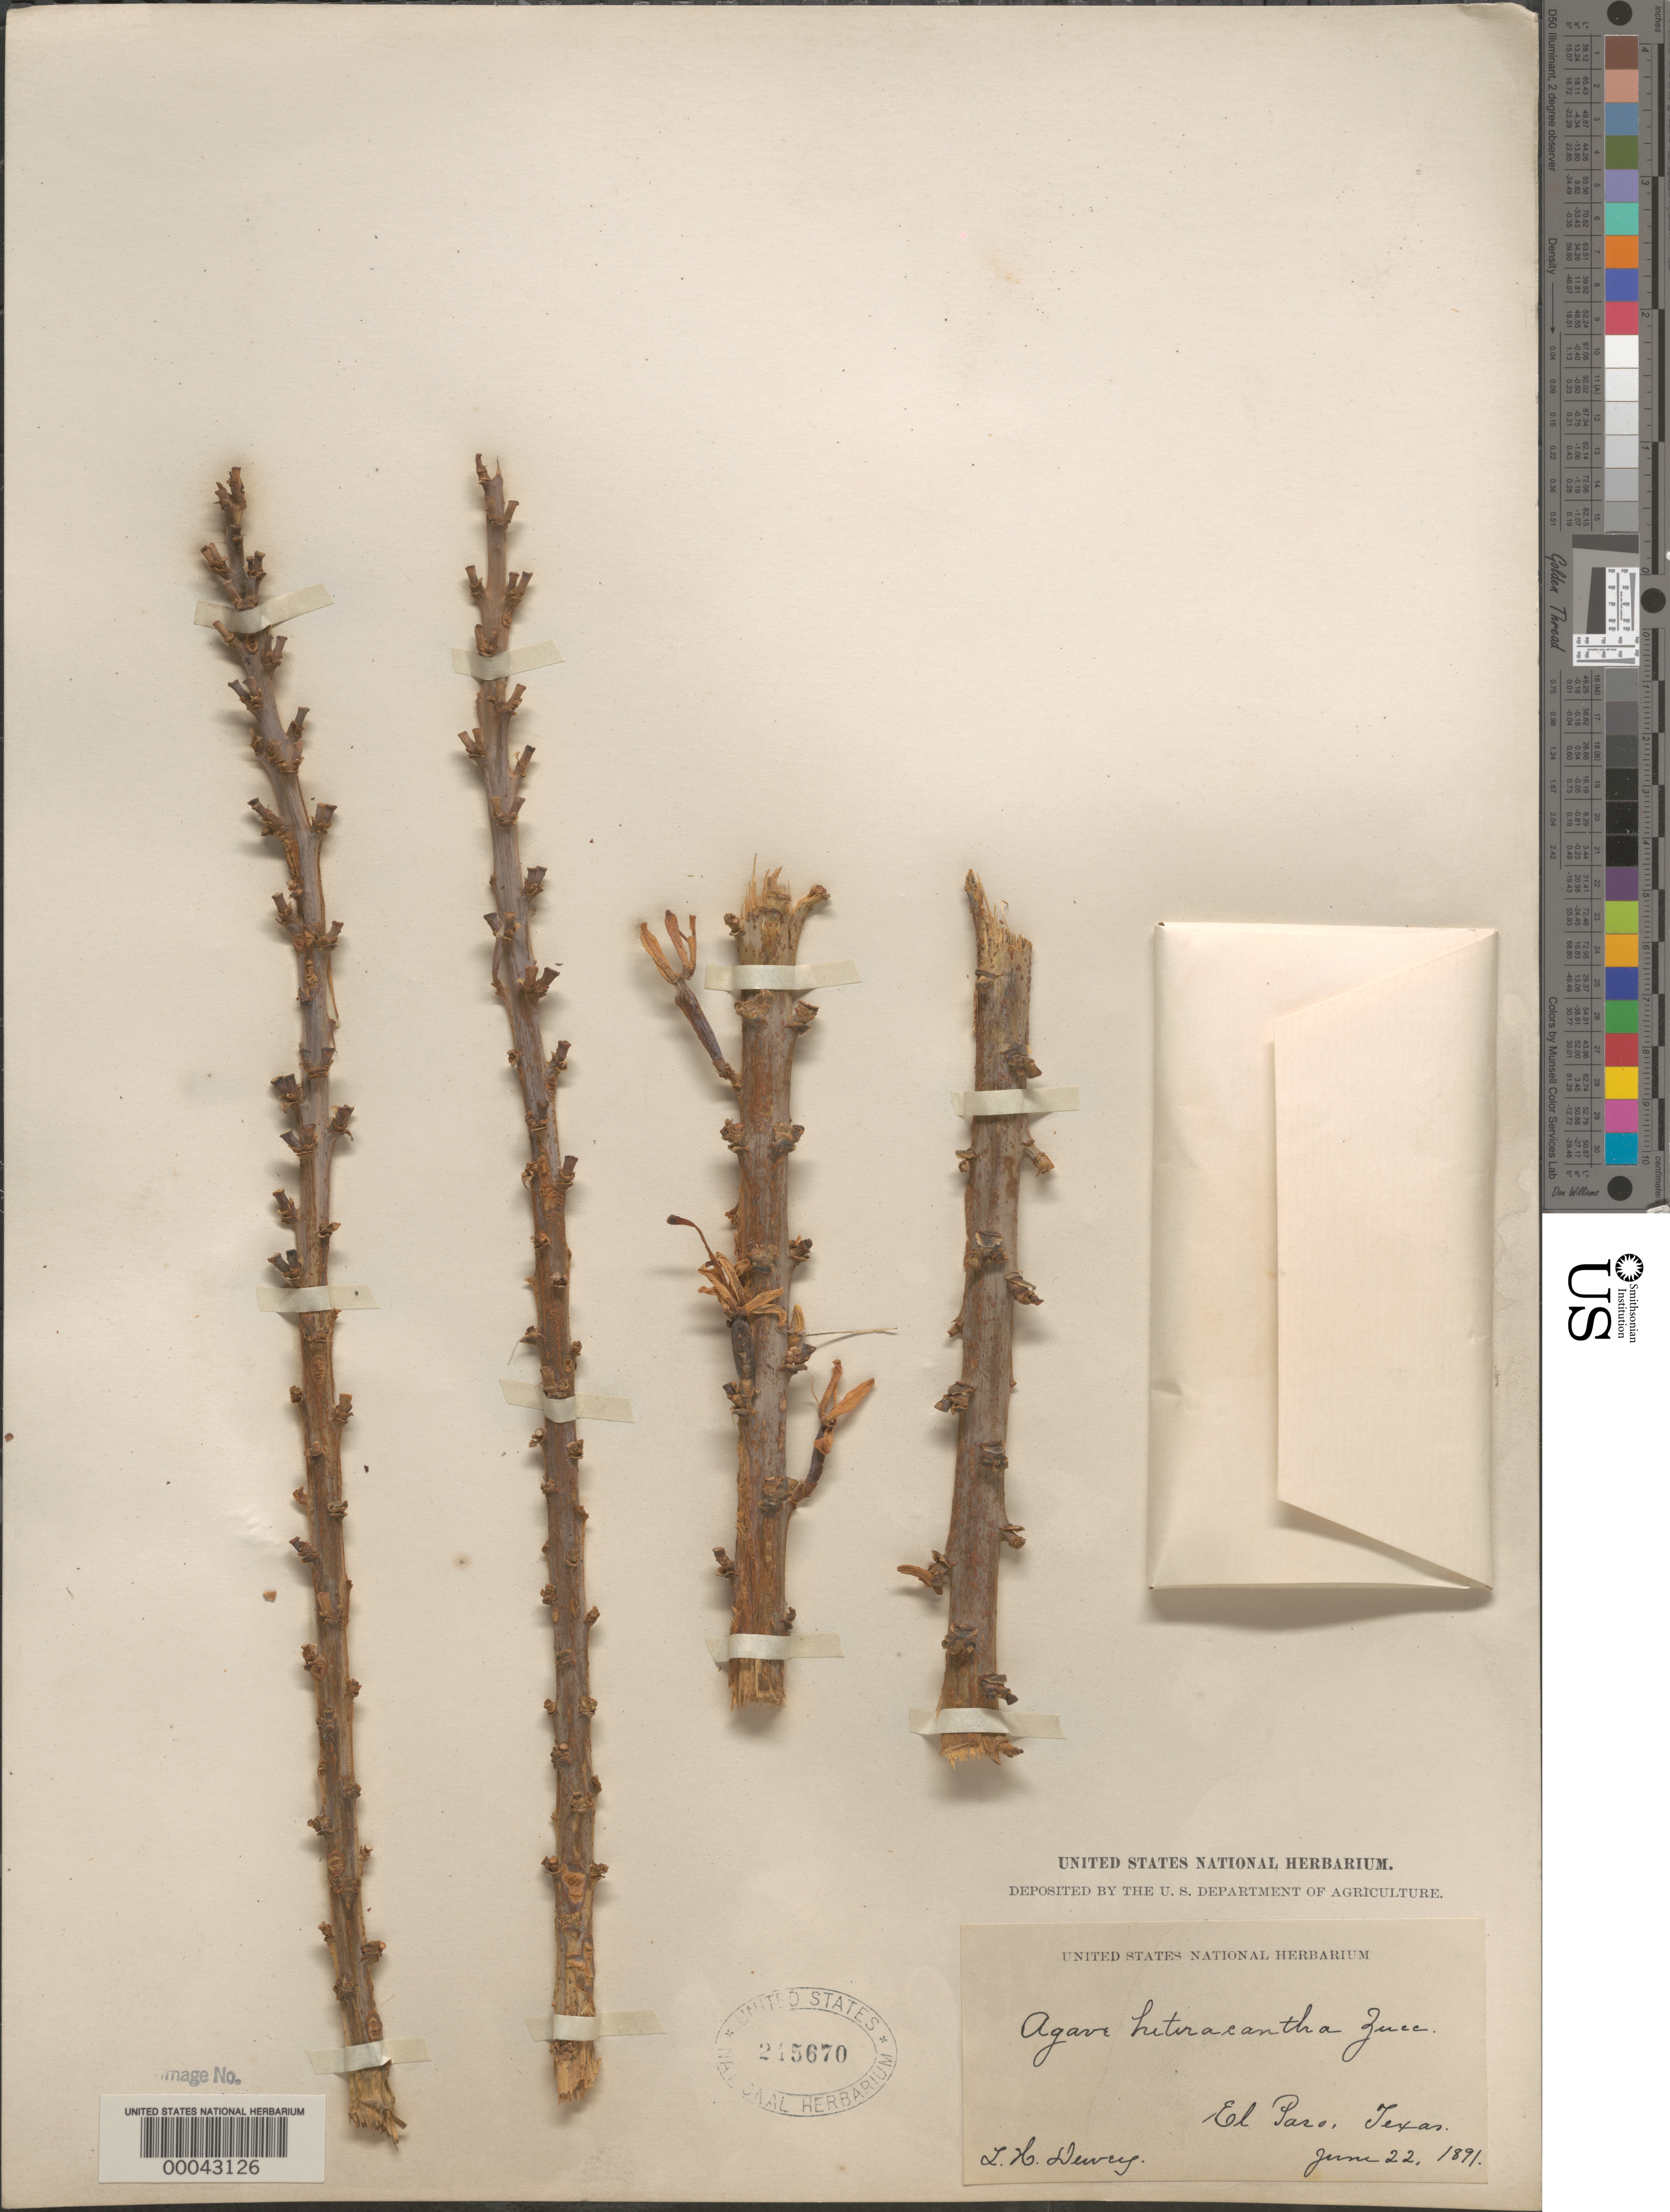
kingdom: Plantae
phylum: Tracheophyta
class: Liliopsida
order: Asparagales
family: Asparagaceae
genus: Agave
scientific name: Agave lechuguilla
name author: Torr.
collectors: L. H. Dewey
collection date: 1891-06-22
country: United States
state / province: Texas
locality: El Paso.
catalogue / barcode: US 215670